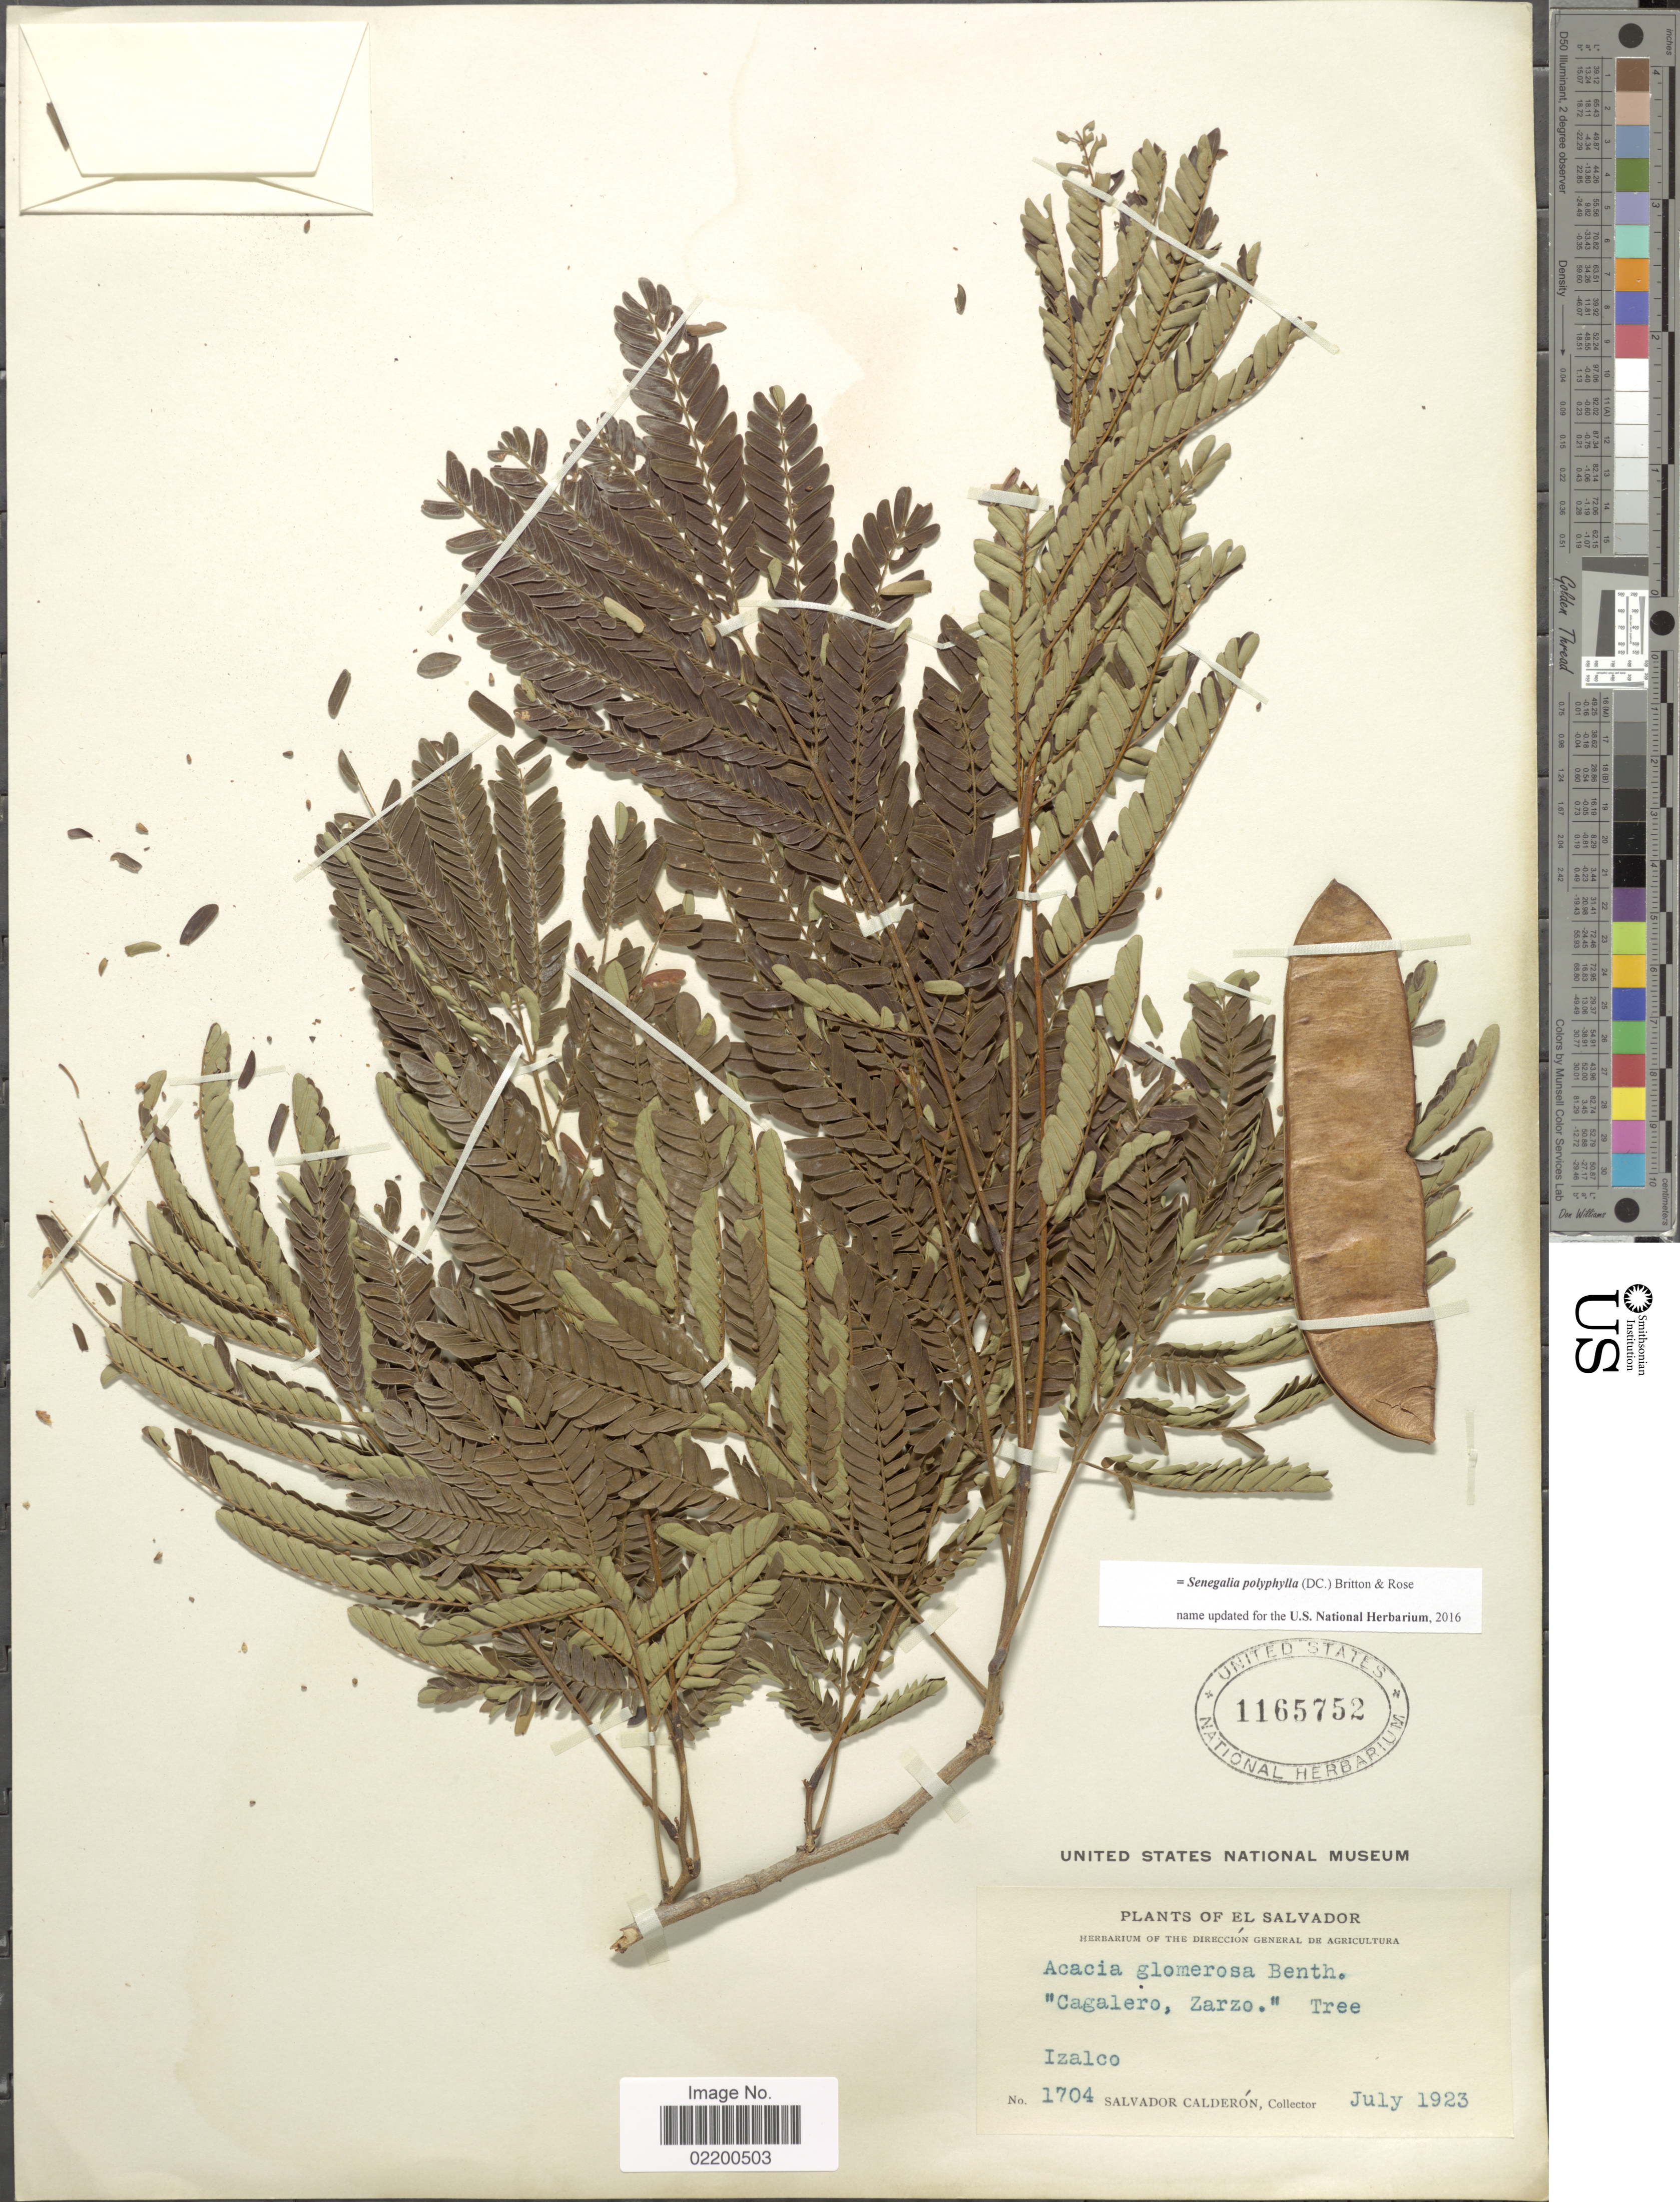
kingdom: Plantae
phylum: Tracheophyta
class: Magnoliopsida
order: Fabales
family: Fabaceae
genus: Senegalia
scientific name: Senegalia polyphylla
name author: (DC.) Britton & Rose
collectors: S. Calderón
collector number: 1704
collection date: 1923-07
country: El Salvador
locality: Izalco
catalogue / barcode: US 1165752